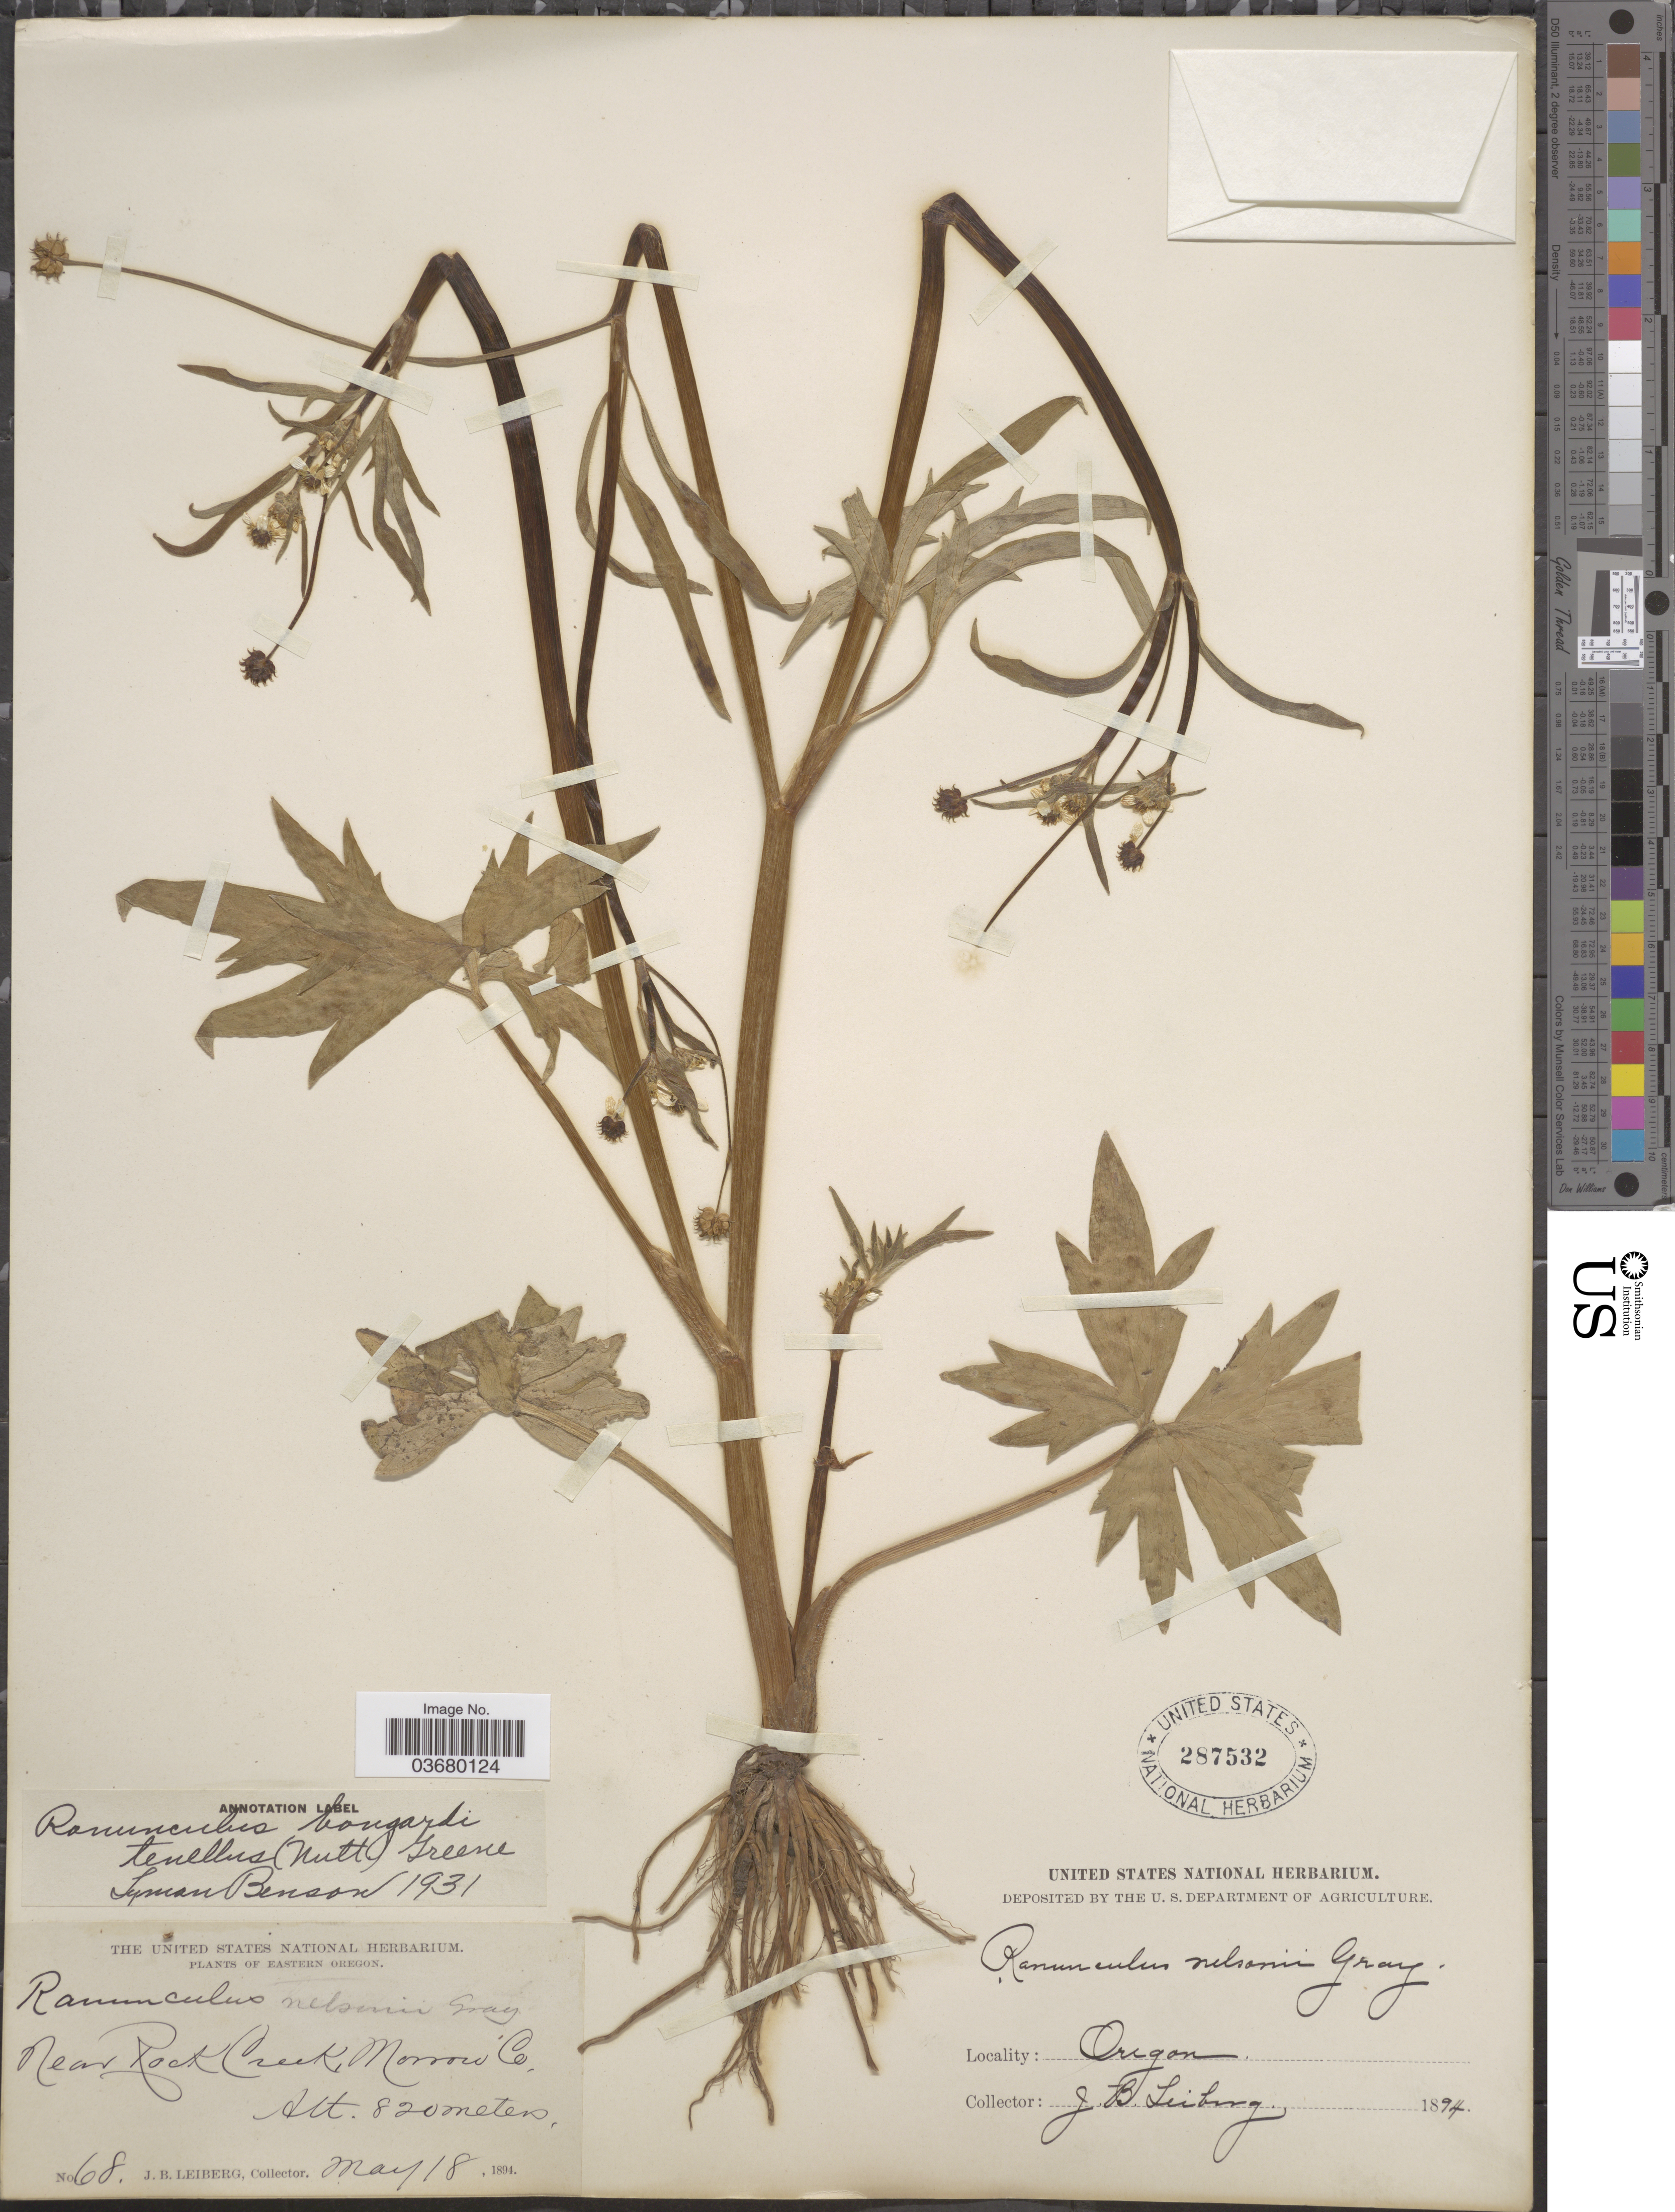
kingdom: Plantae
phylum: Tracheophyta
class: Magnoliopsida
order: Ranunculales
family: Ranunculaceae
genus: Ranunculus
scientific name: Ranunculus bongardii var. tenellus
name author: (A. Gray) Greene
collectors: J. B. Leiberg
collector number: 68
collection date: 1894-05-18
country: United States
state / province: Oregon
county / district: Morrow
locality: Eastern Oregon. Near Rock Creek, Morrow Co.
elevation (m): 820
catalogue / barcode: US 287532